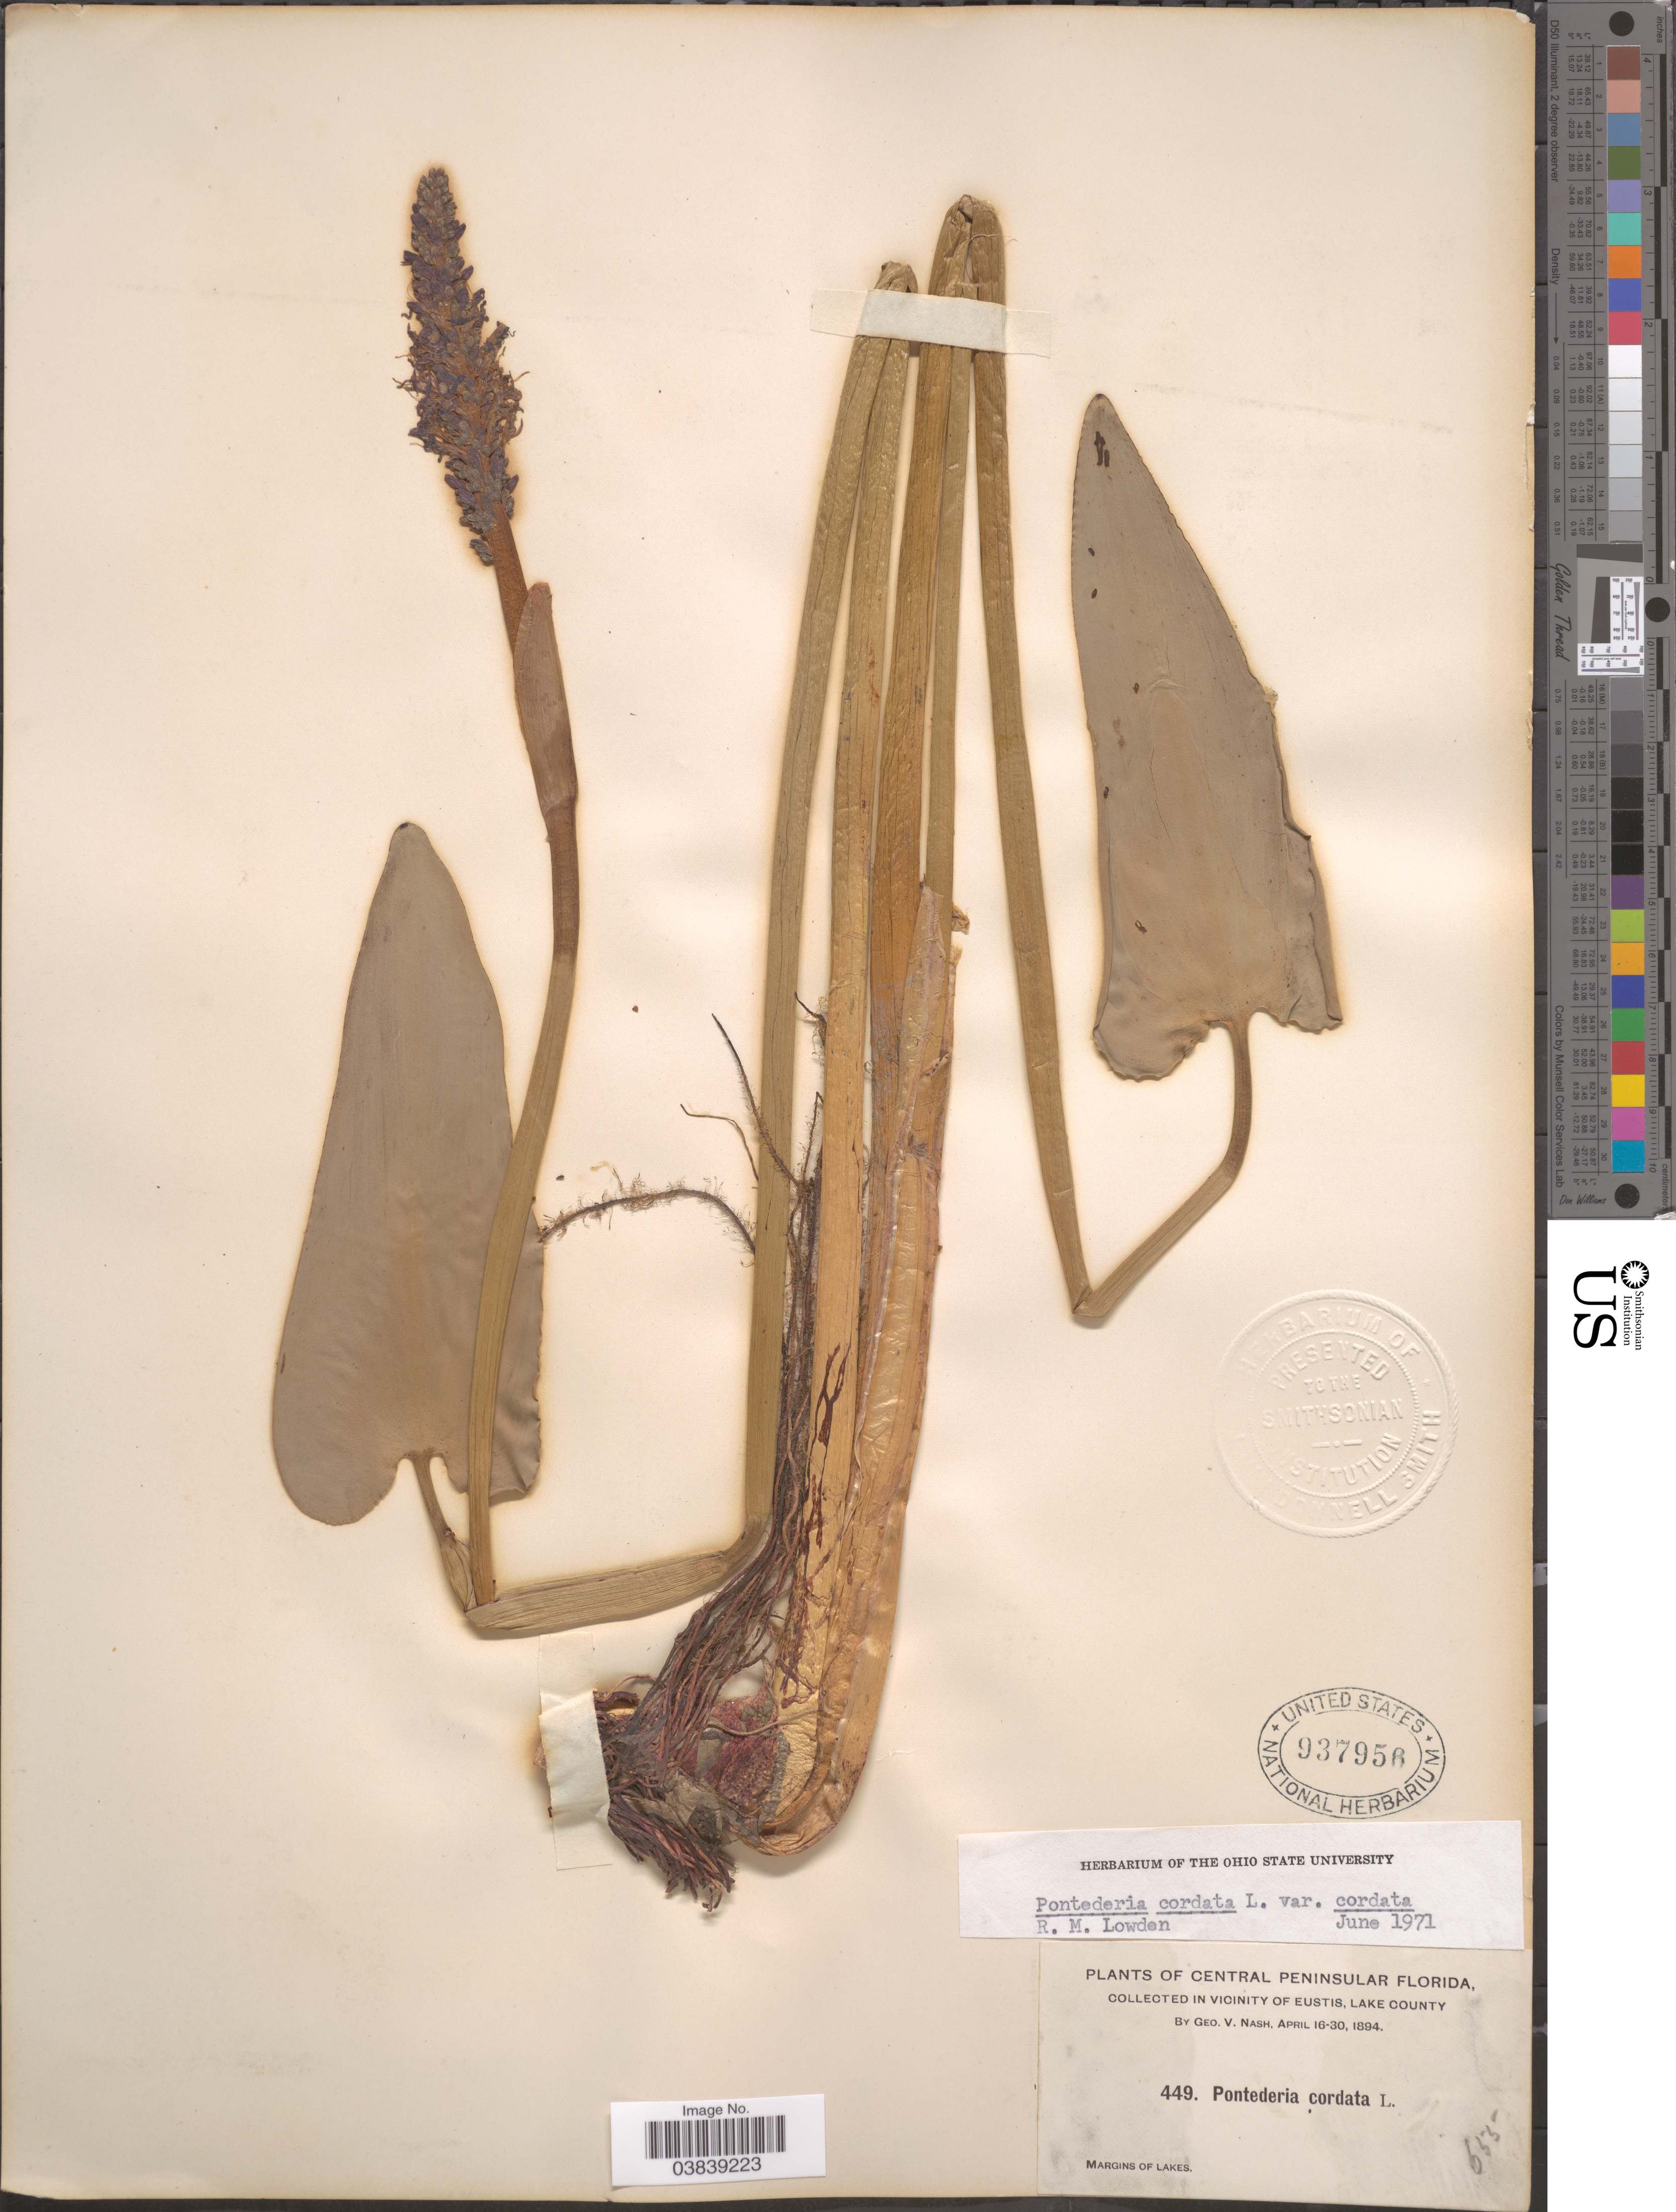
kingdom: Plantae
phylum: Tracheophyta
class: Liliopsida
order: Commelinales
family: Pontederiaceae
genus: Pontederia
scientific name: Pontederia cordata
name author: L.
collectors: G. V. Nash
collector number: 449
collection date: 1894-04-16/1894-04-30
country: United States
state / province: Florida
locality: Central Peninsular Florida. In vicinity of Eustis, Lake County.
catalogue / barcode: US 937956